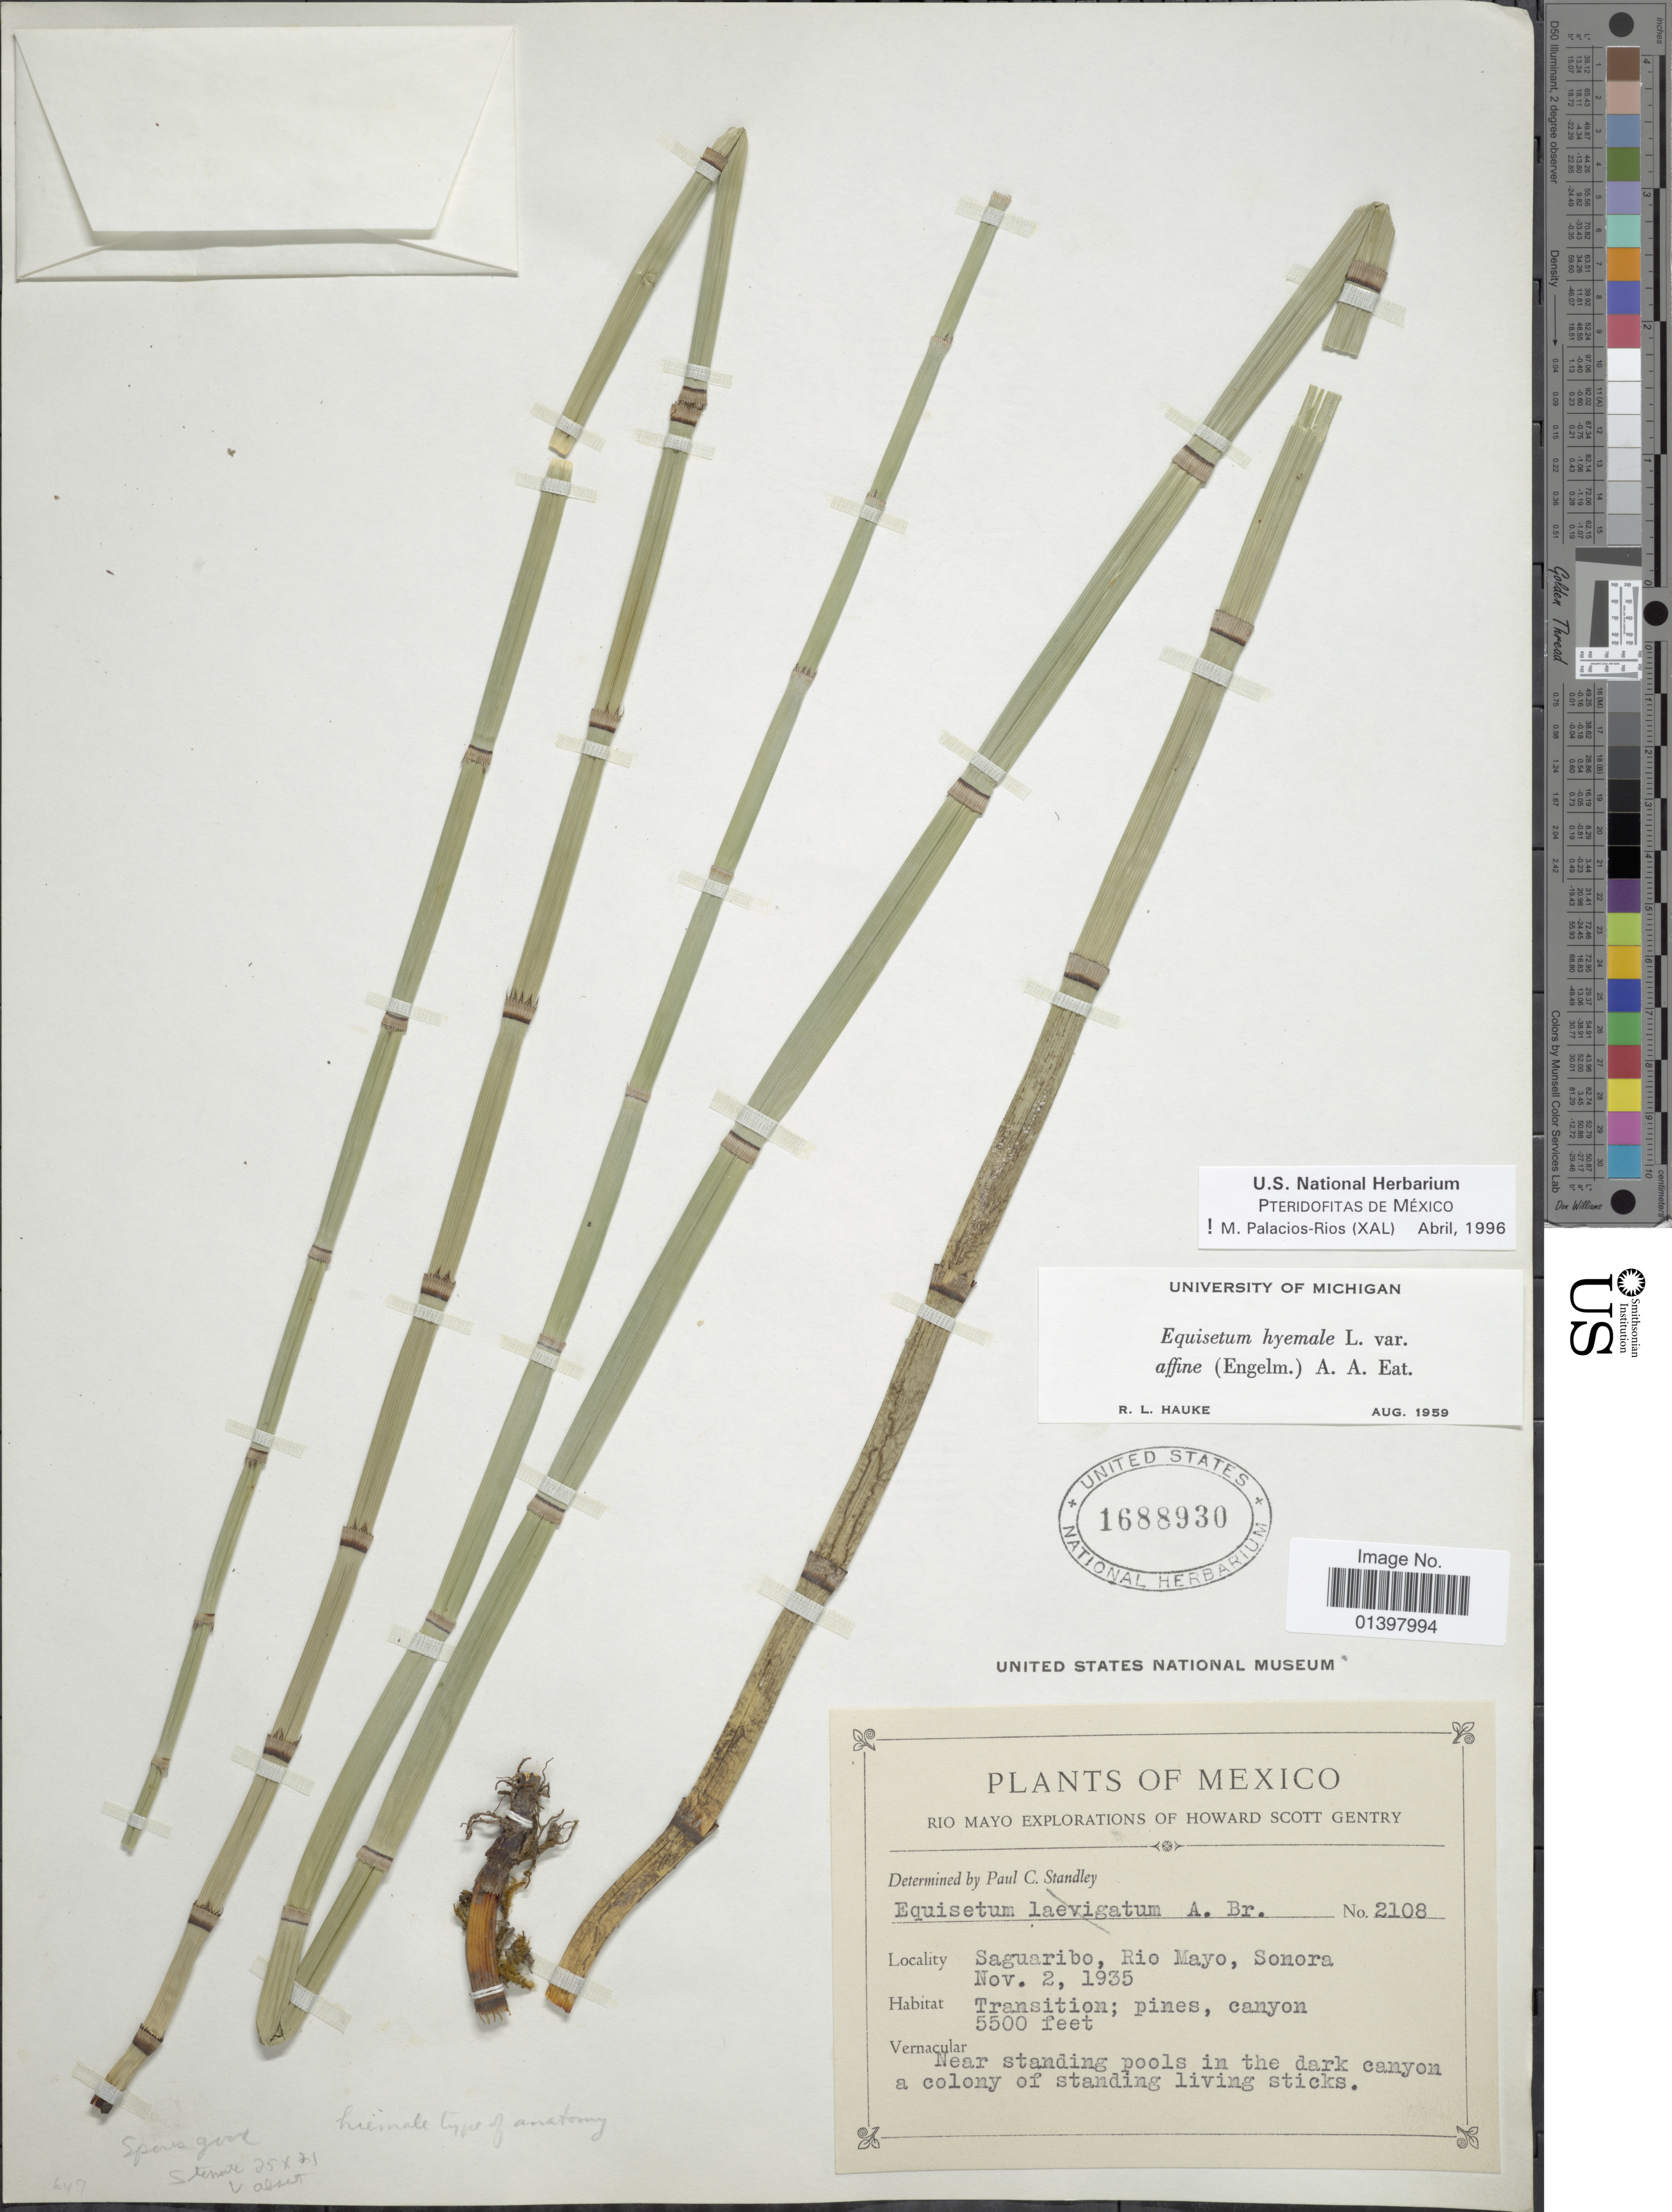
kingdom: Plantae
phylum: Tracheophyta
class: Polypodiopsida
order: Equisetales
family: Equisetaceae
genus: Equisetum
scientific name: Equisetum hyemale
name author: L.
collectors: H. S. Gentry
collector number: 2108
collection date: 1935-11-02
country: Mexico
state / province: Sonora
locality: Saguaribi, Rio Mayo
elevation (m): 1676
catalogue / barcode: US 1688930